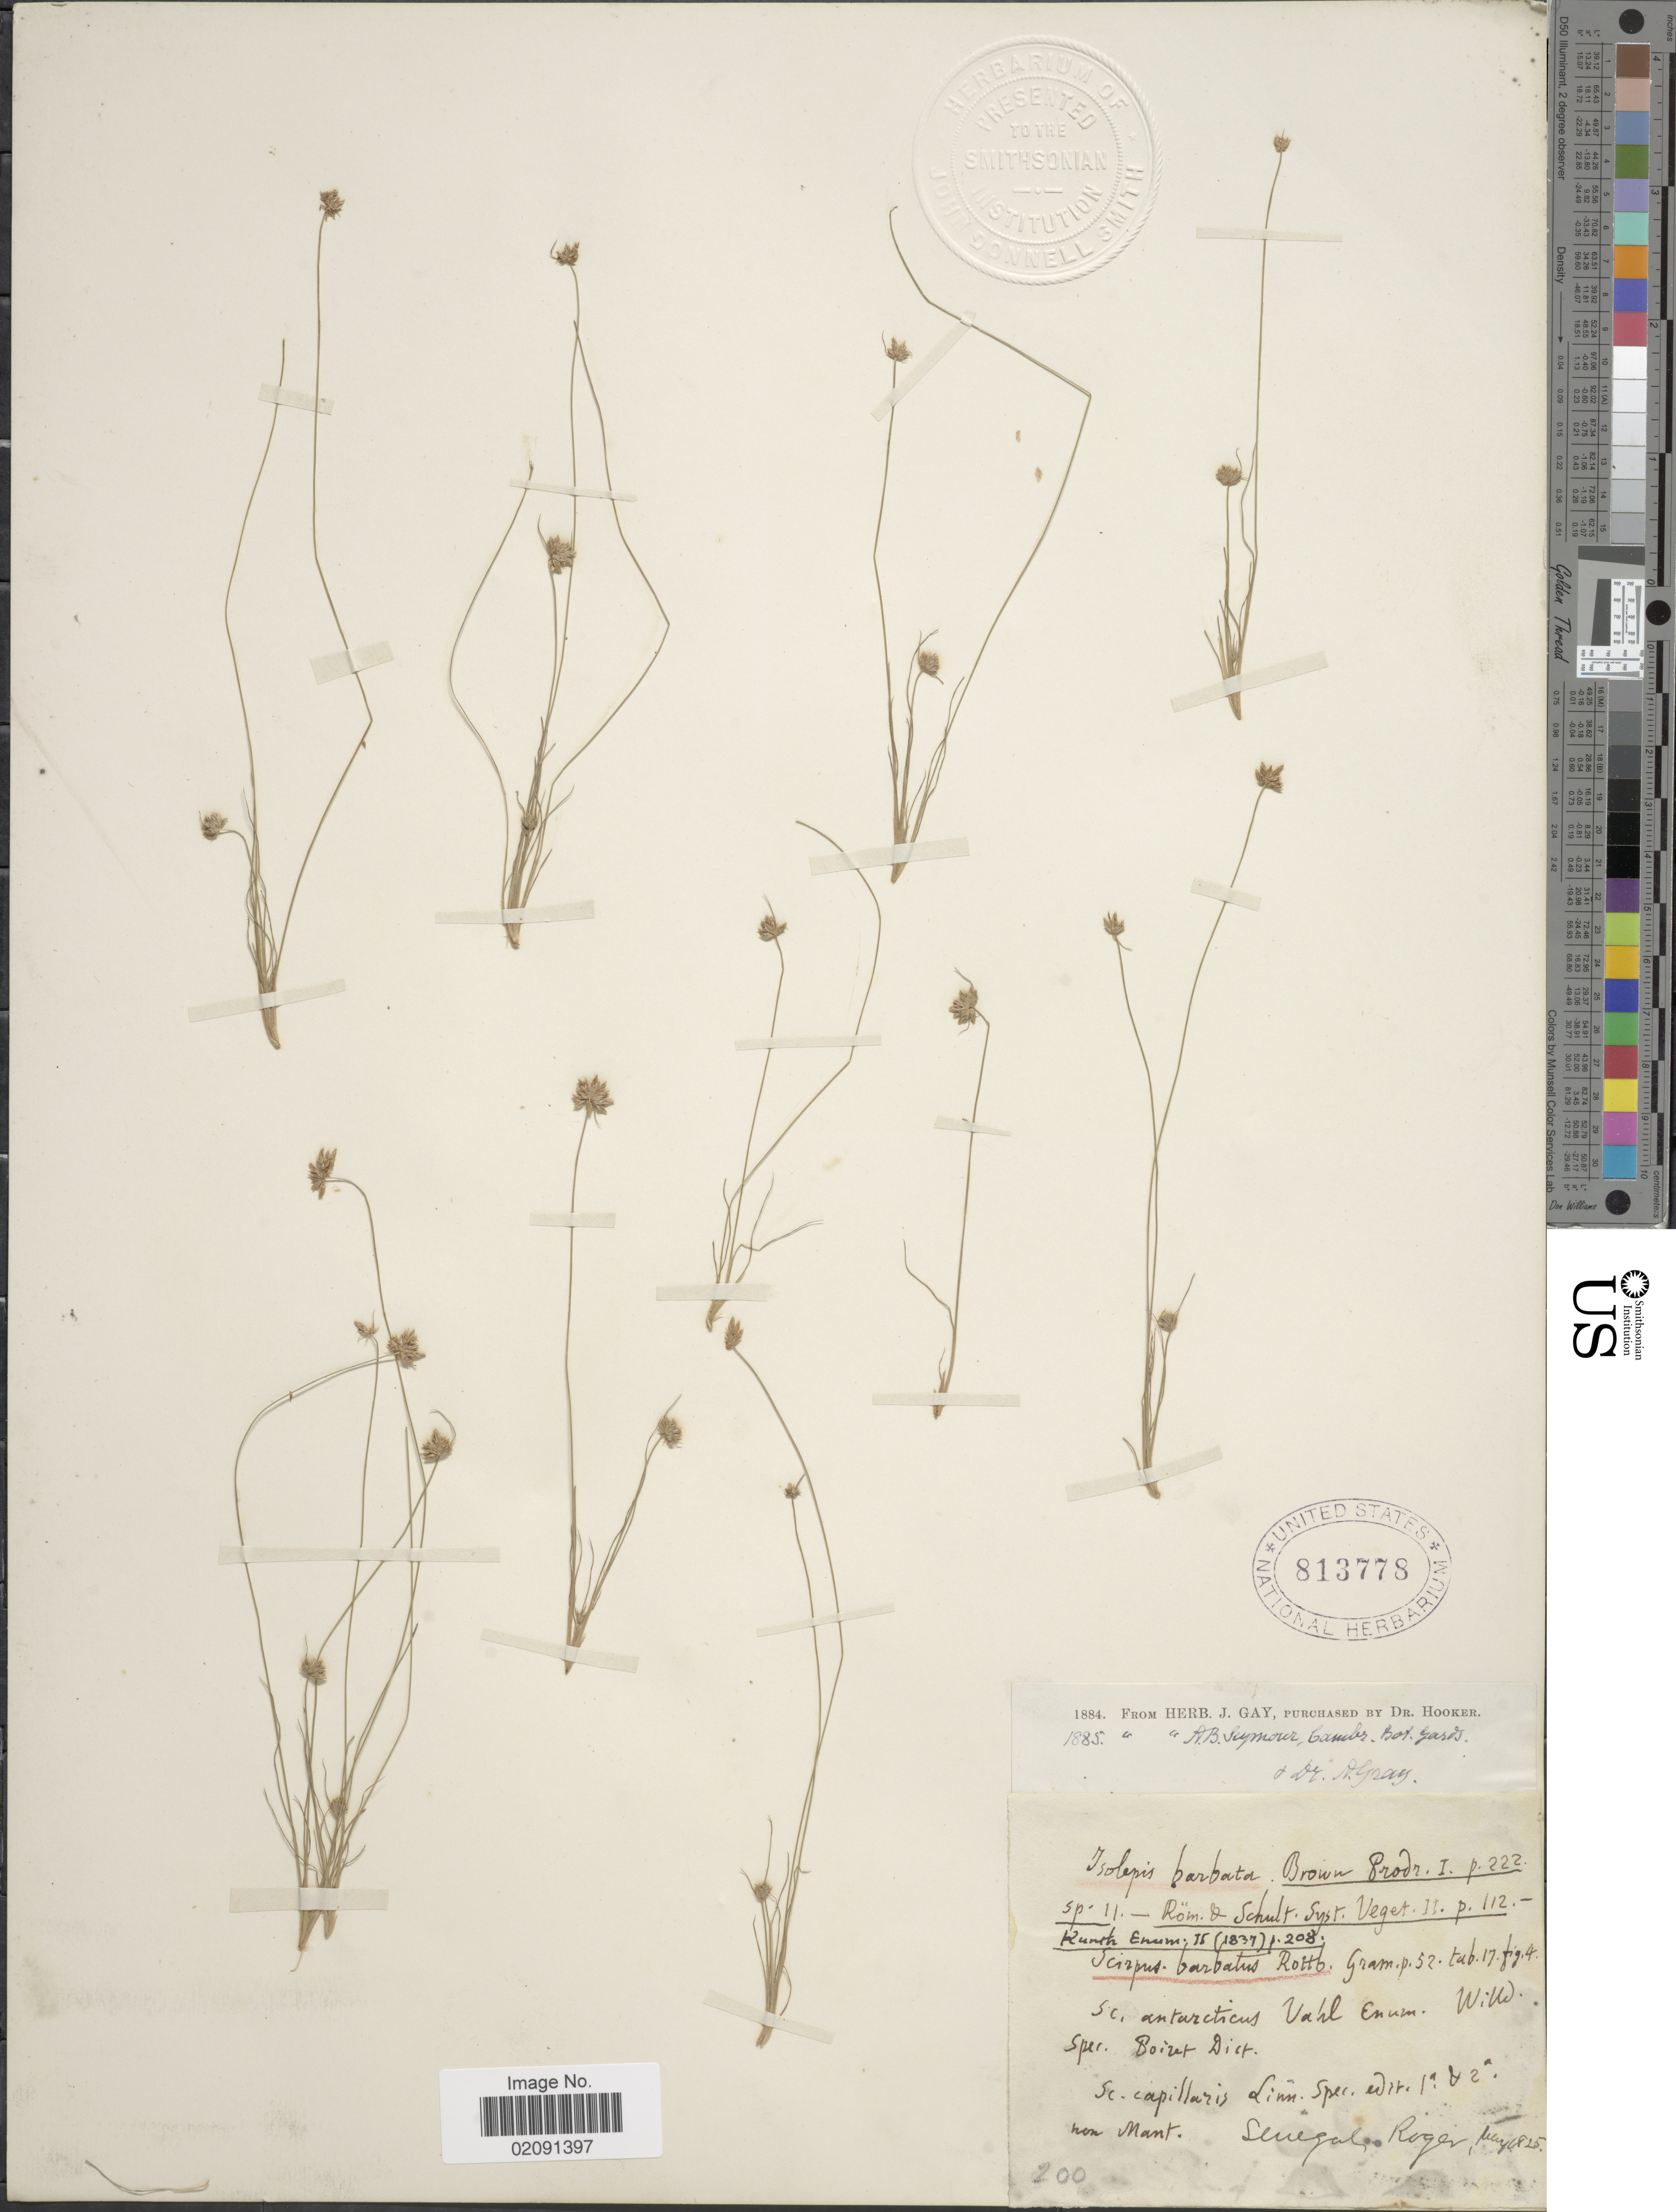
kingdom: Plantae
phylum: Tracheophyta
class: Liliopsida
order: Poales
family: Cyperaceae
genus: Bulbostylis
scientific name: Bulbostylis barbata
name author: (Rottb.) C.B. Clarke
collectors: -. Roger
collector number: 200?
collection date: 1825-05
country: Senegal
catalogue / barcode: US 813778